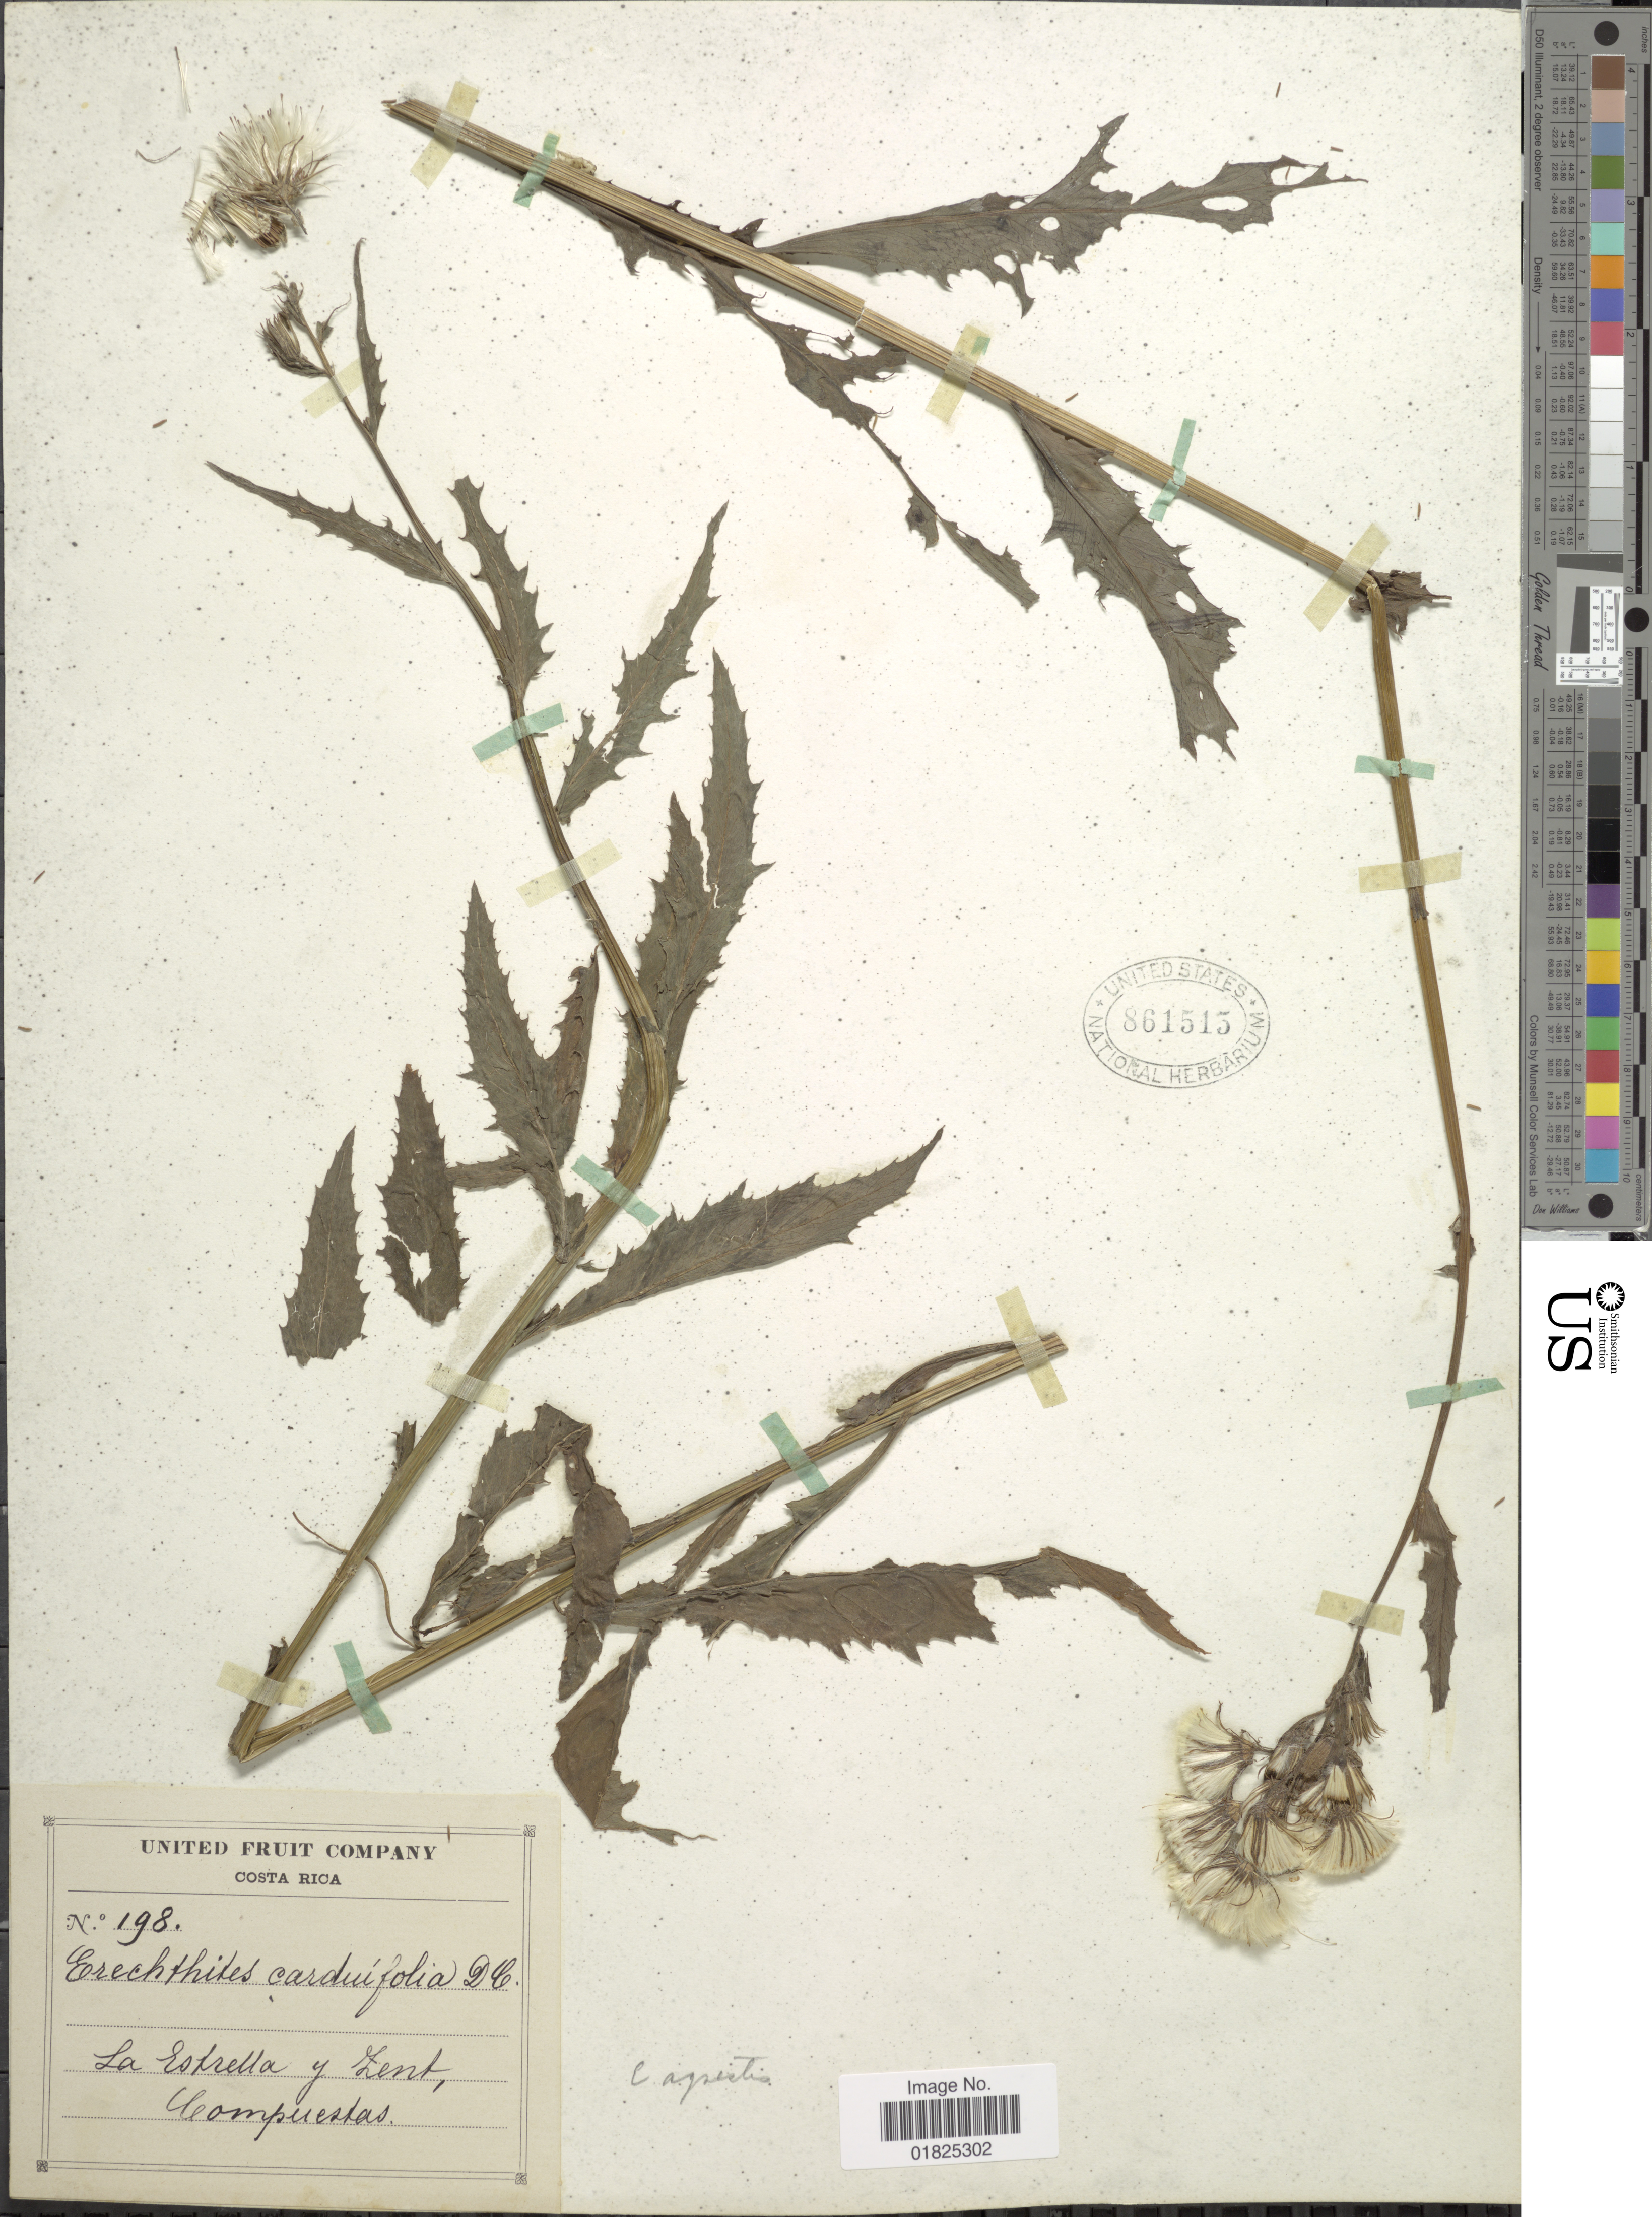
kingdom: Plantae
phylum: Tracheophyta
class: Magnoliopsida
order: Asterales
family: Asteraceae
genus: Erechtites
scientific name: Erechtites hieraciifolius var. cacaliodes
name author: (Fisch. ex Spreng.) Less. ex Griseb.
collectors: United Fruit Company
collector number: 198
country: Costa Rica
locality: La Estrella y Zent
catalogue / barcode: US 861515